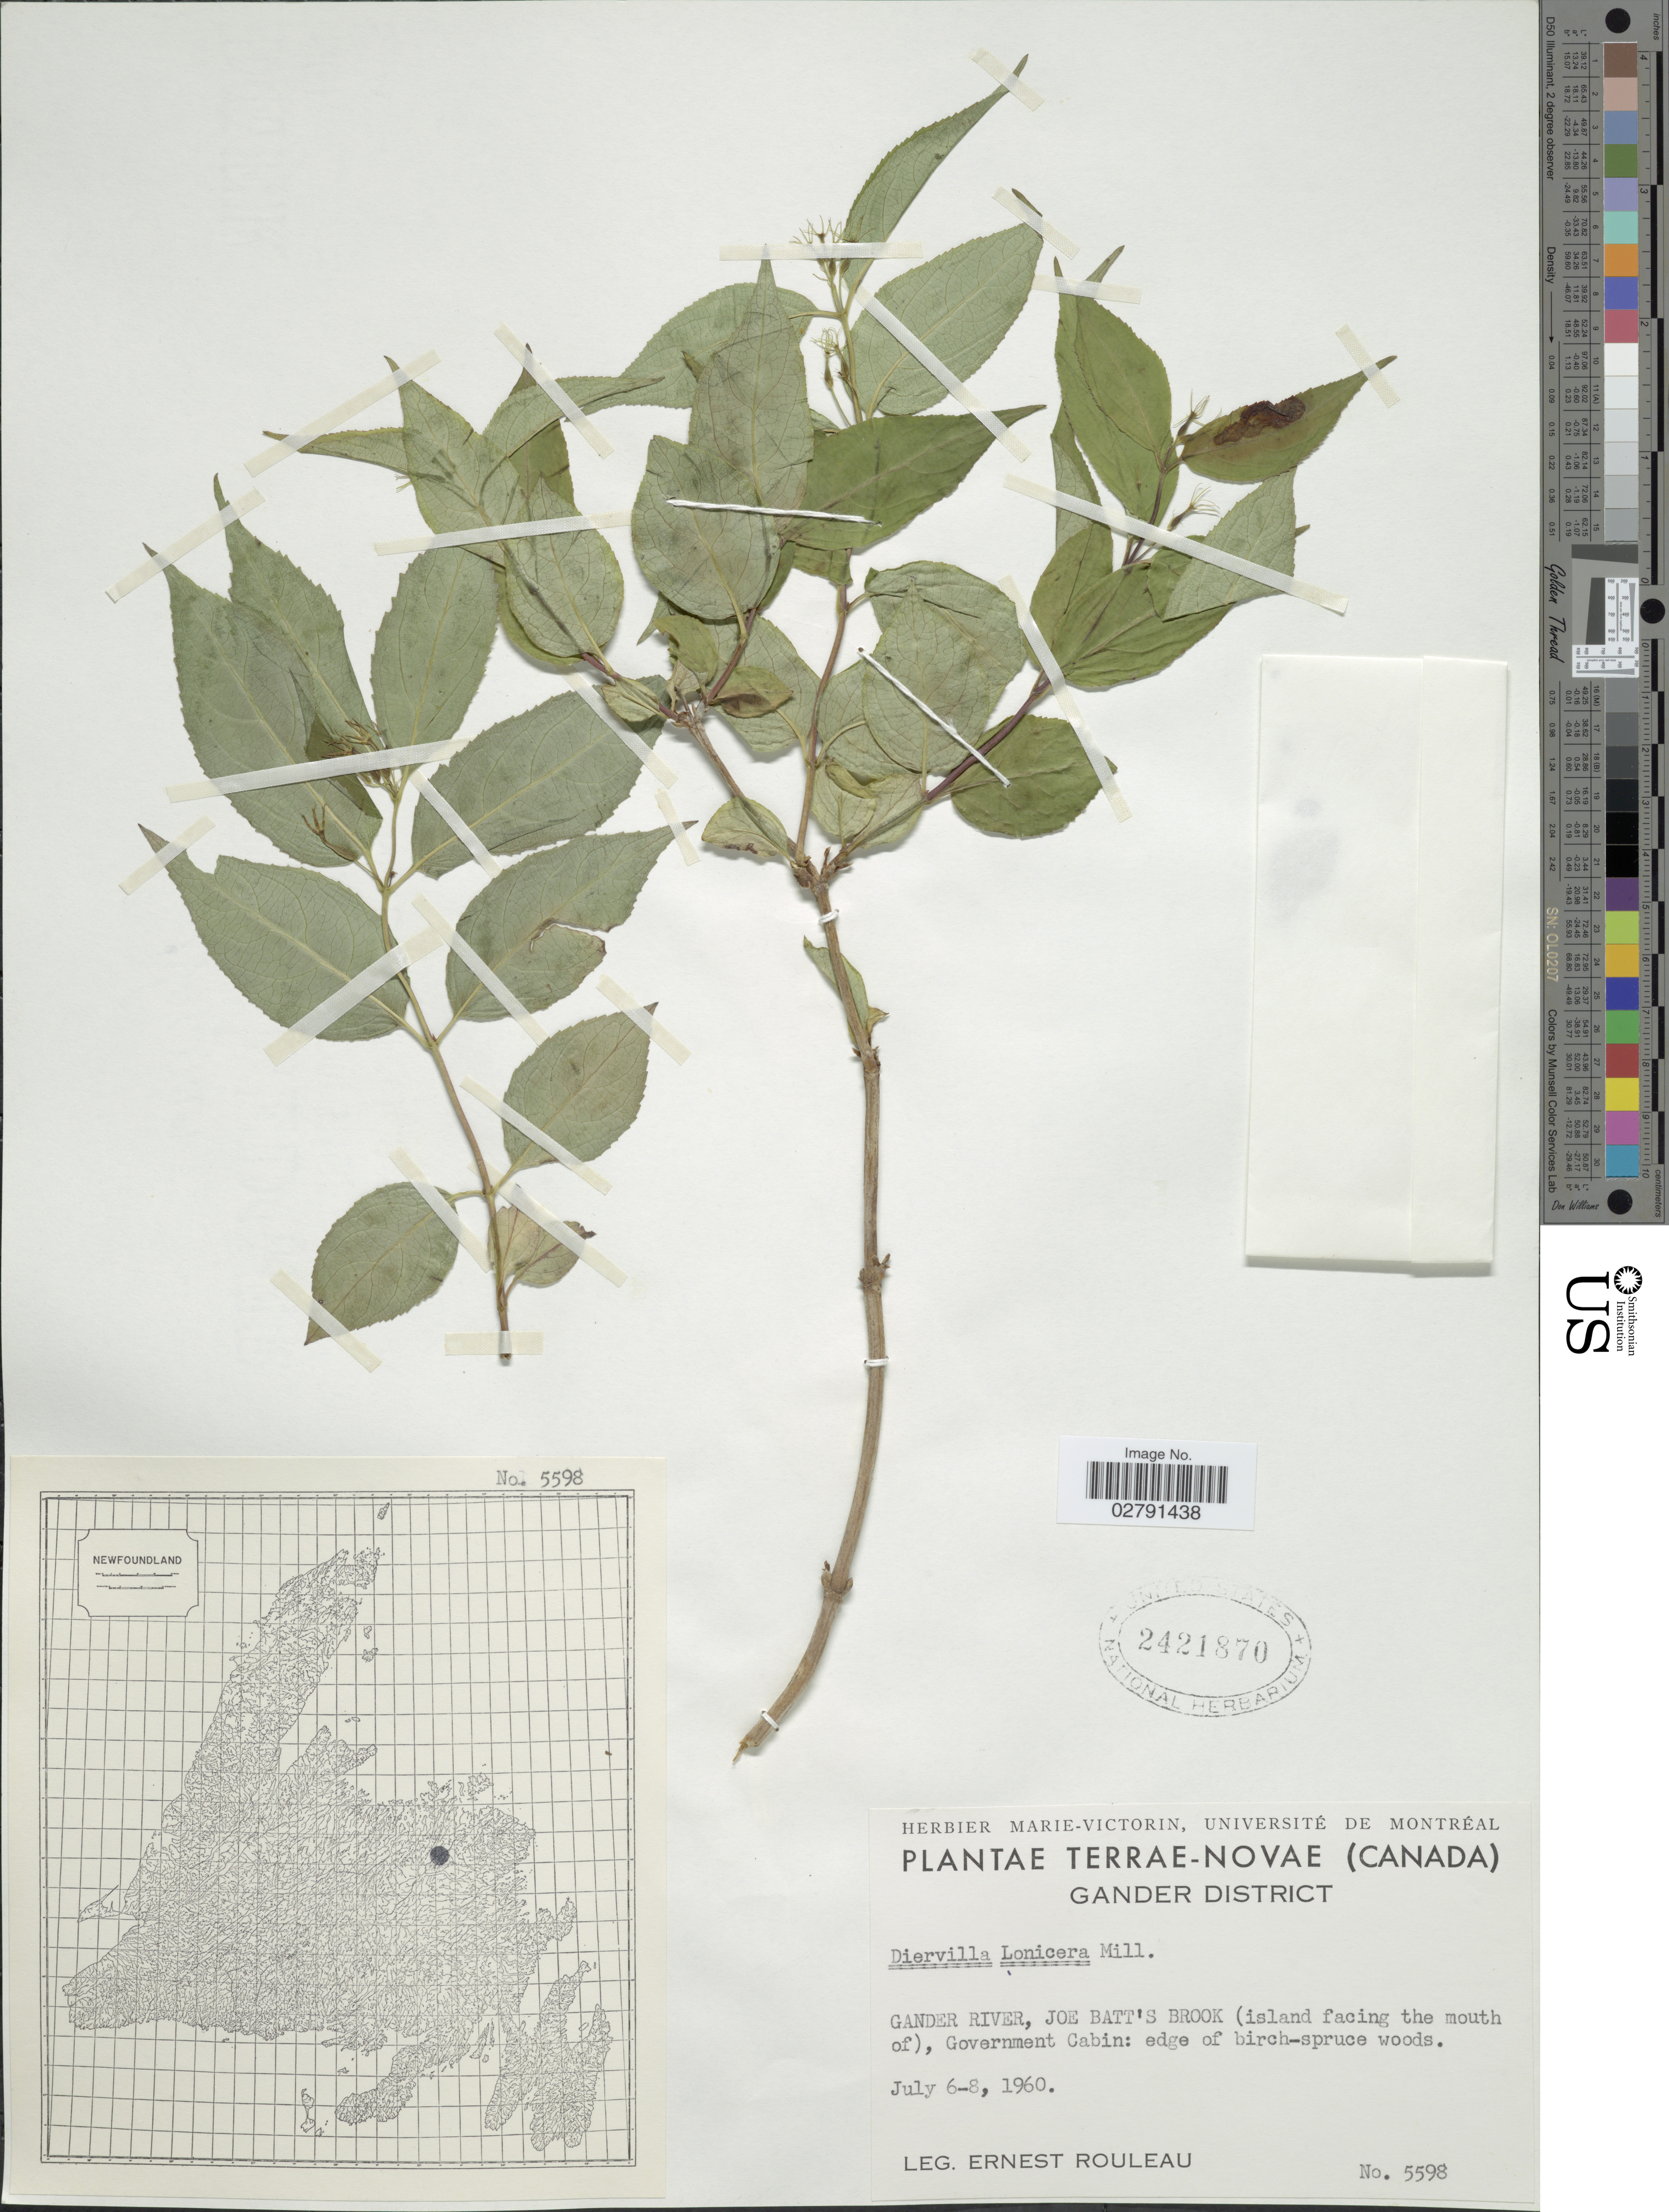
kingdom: Plantae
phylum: Tracheophyta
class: Magnoliopsida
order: Dipsacales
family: Caprifoliaceae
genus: Diervilla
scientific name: Diervilla lonicera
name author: Mill.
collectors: J. Rouleau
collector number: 5598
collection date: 1960-07-06/1960-07-08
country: Canada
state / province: Newfoundland and Labrador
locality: Terrae-Novae, Gander District, Gander River, Joe Batt's Brook (Island facing the mouth of), Government Cabin.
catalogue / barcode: US 2421870